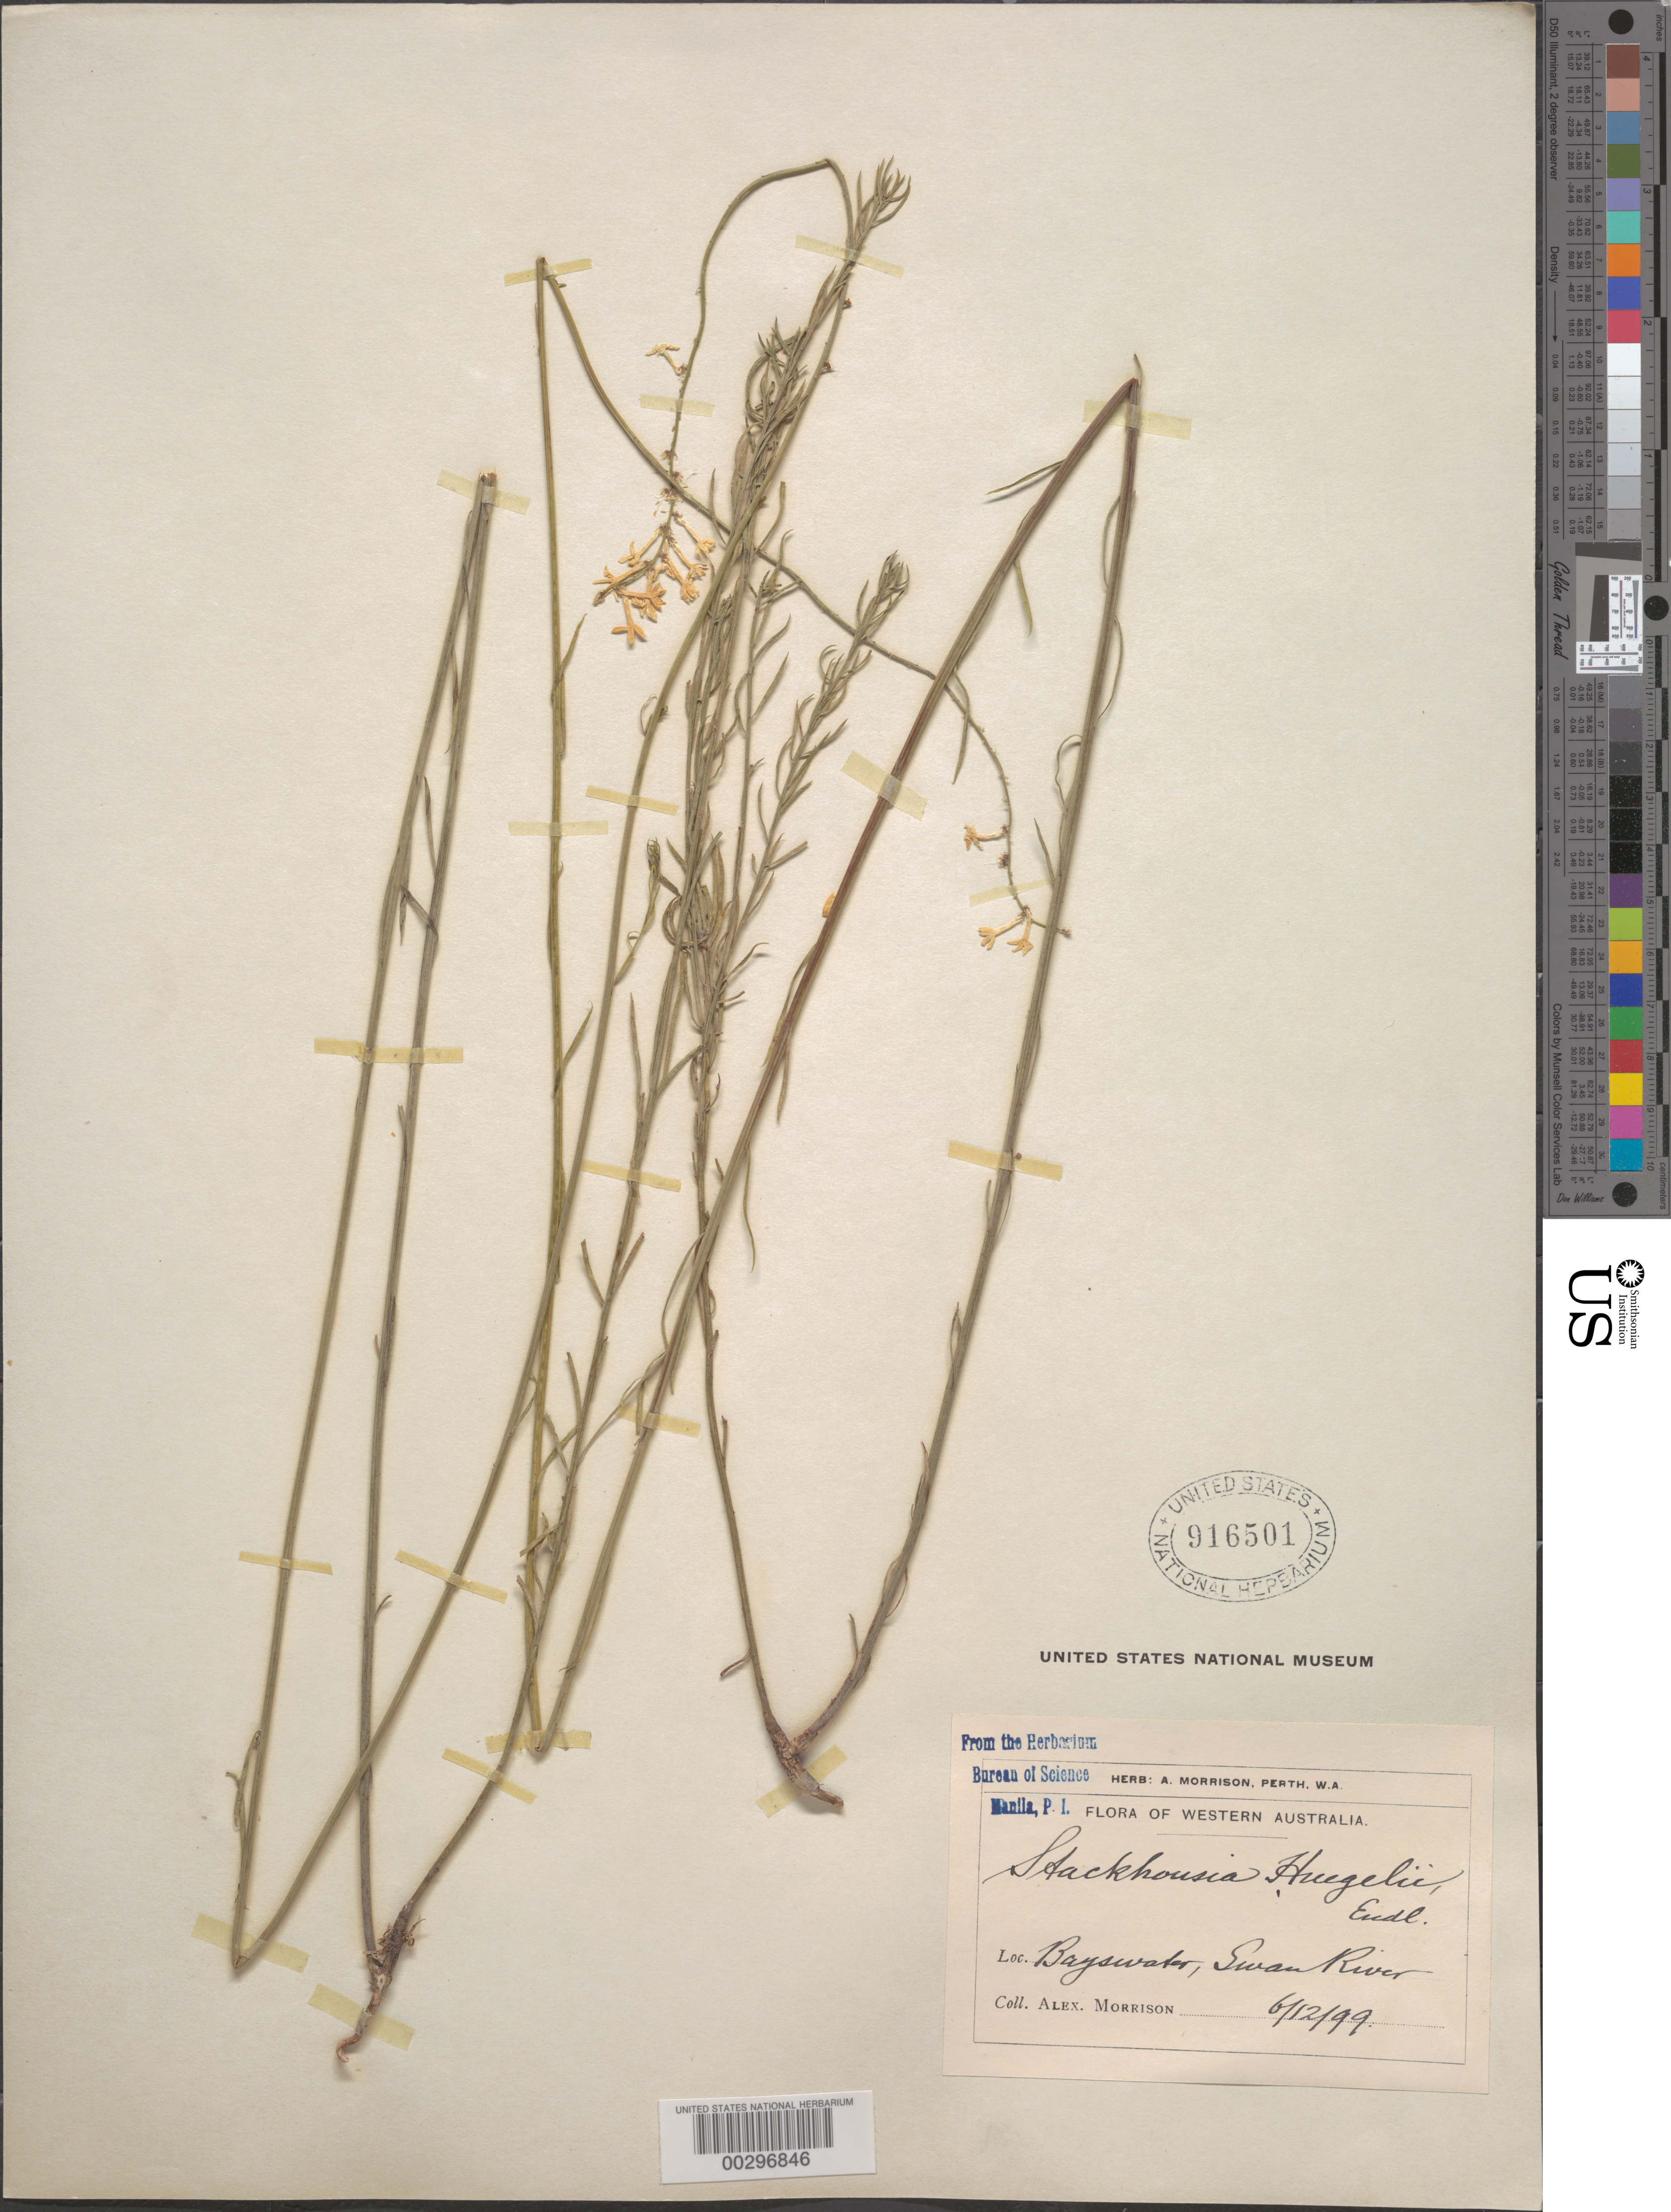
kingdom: Plantae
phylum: Tracheophyta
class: Magnoliopsida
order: Celastrales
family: Celastraceae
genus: Stackhousia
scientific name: Stackhousia huegelii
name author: Endl.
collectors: A. Morrison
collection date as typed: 06 Dec 1899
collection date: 1899-12-06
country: Australia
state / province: Western Australia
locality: Swan river, bayswater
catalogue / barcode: US 916501